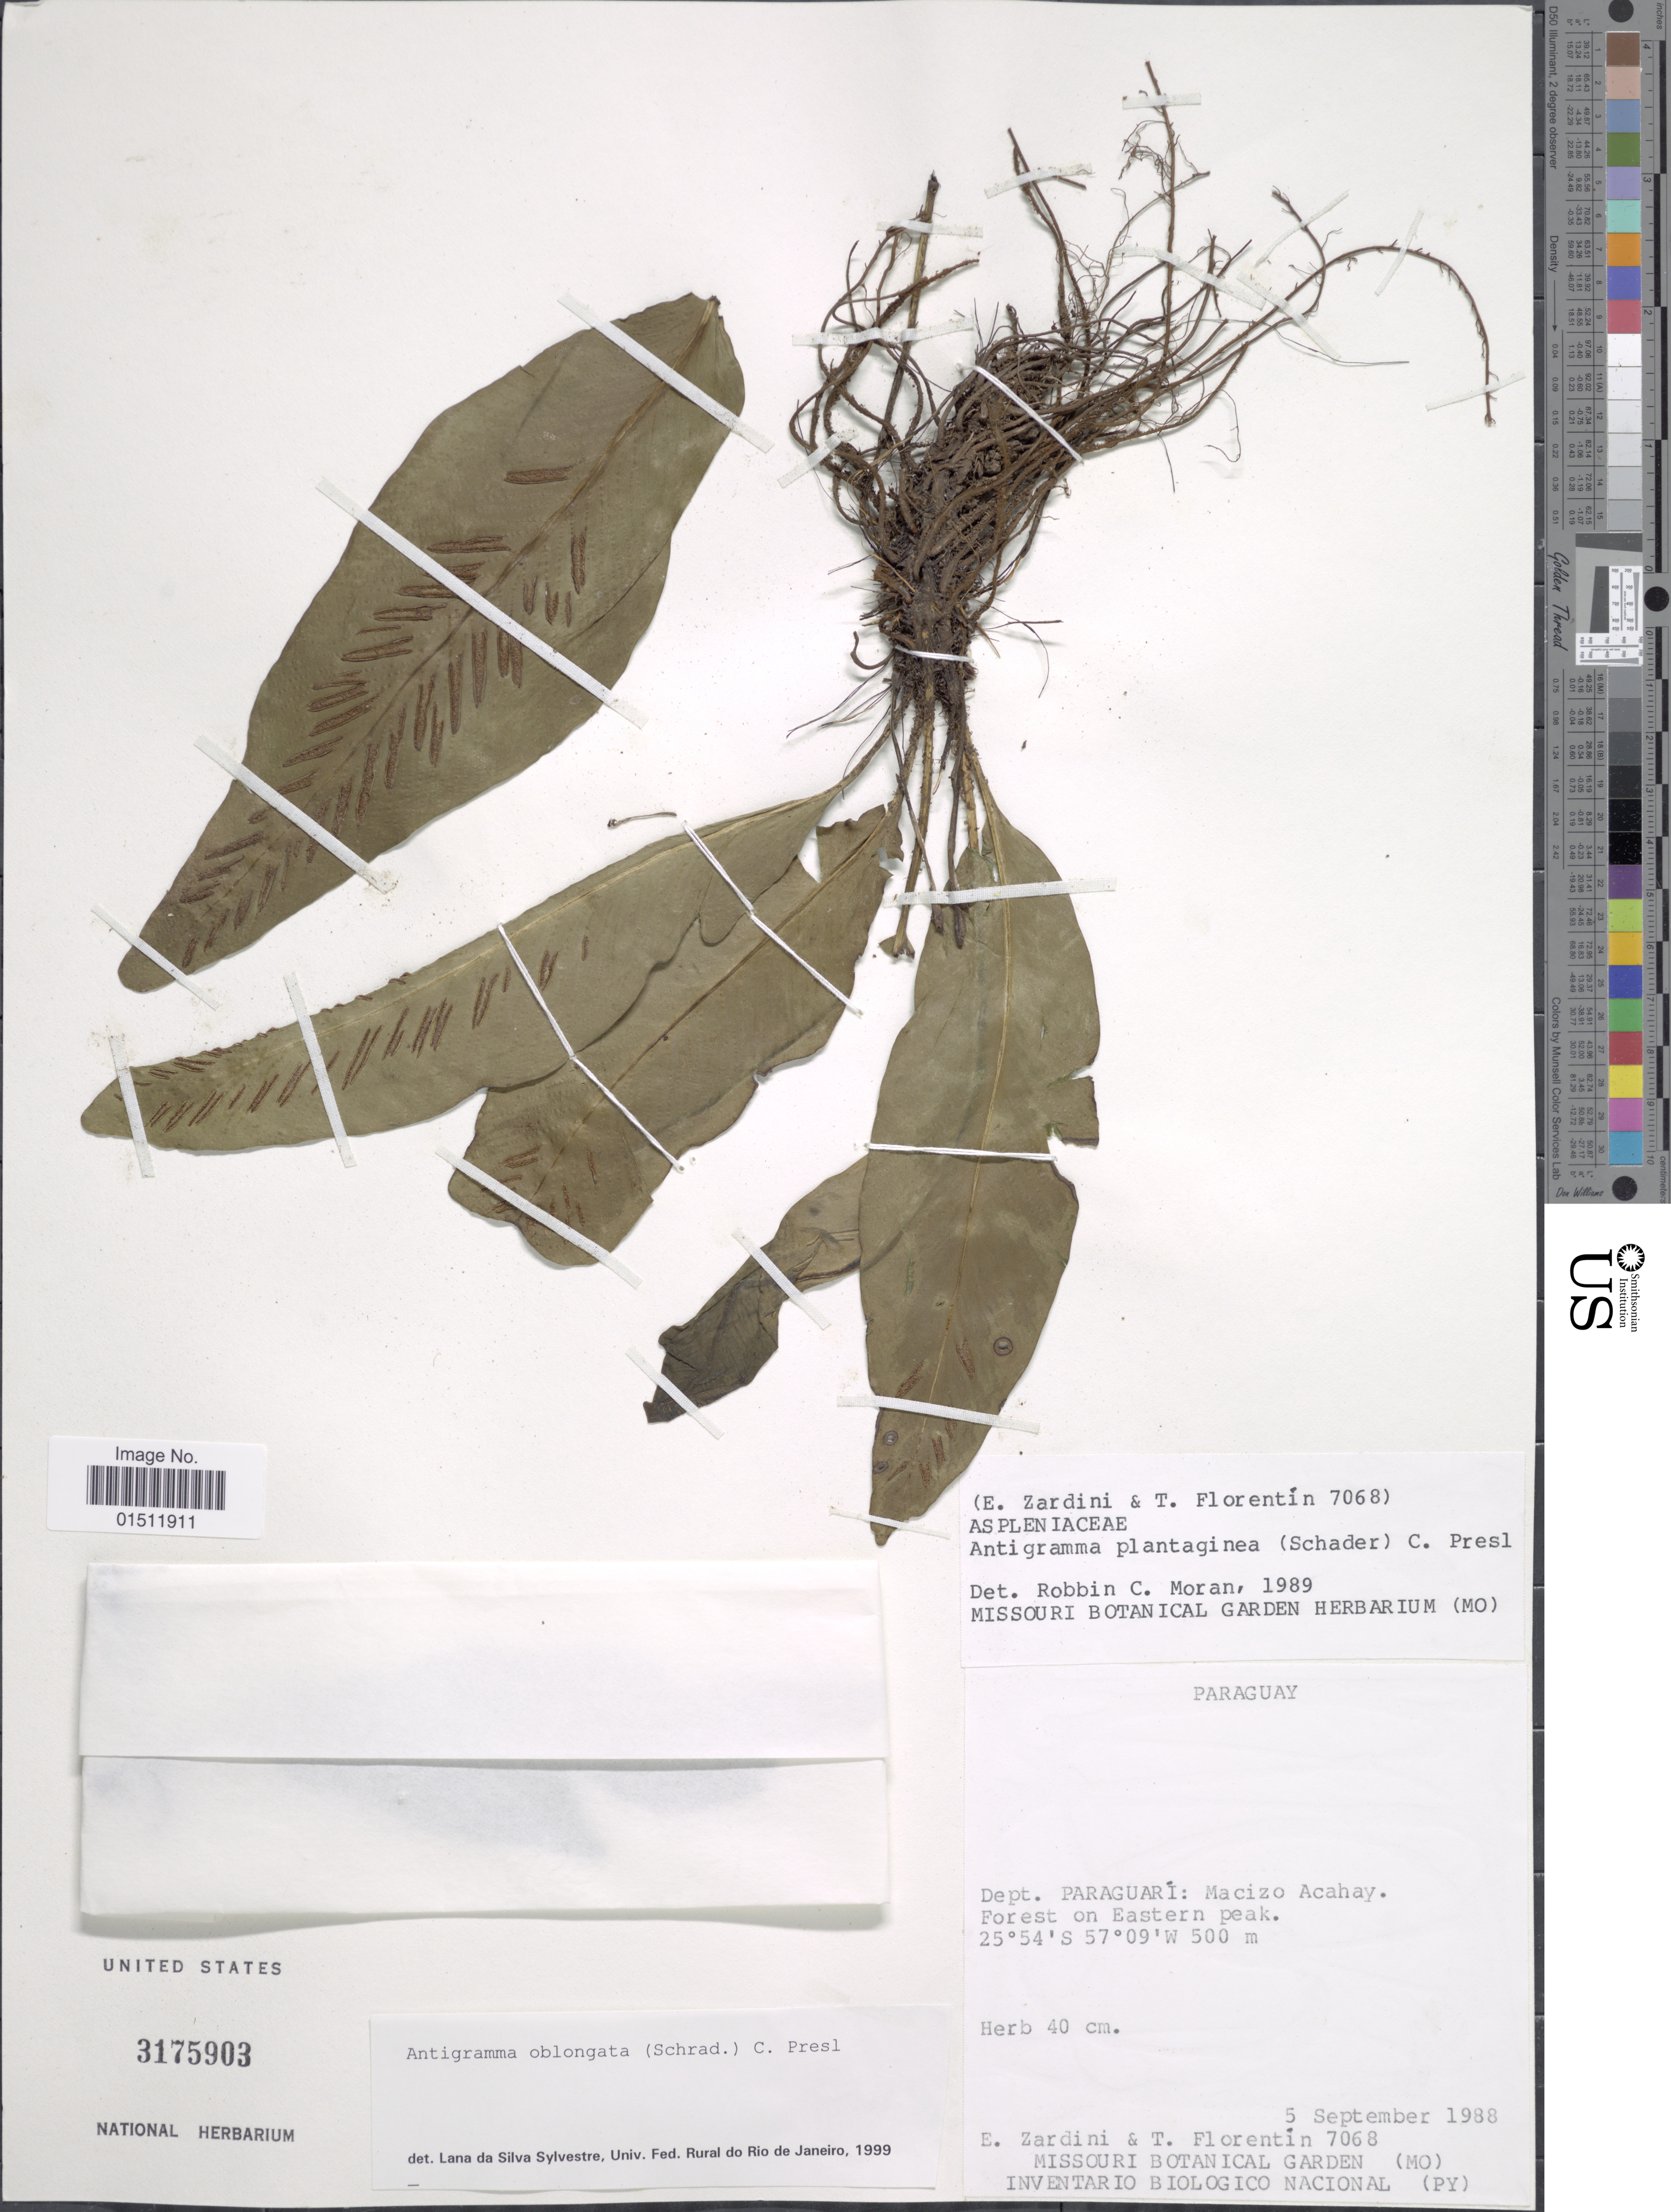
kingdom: Plantae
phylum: Tracheophyta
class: Polypodiopsida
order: Polypodiales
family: Aspleniaceae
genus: Asplenium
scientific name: Asplenium oblongatum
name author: Mett.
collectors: E. M. Zardini & T. Florentin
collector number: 7068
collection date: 1988-09-05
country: Paraguay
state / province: Paraguari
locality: Dept. Paraguari:Macizo Acahay. Forest on Eastern peak.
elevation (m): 500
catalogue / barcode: US 3175903